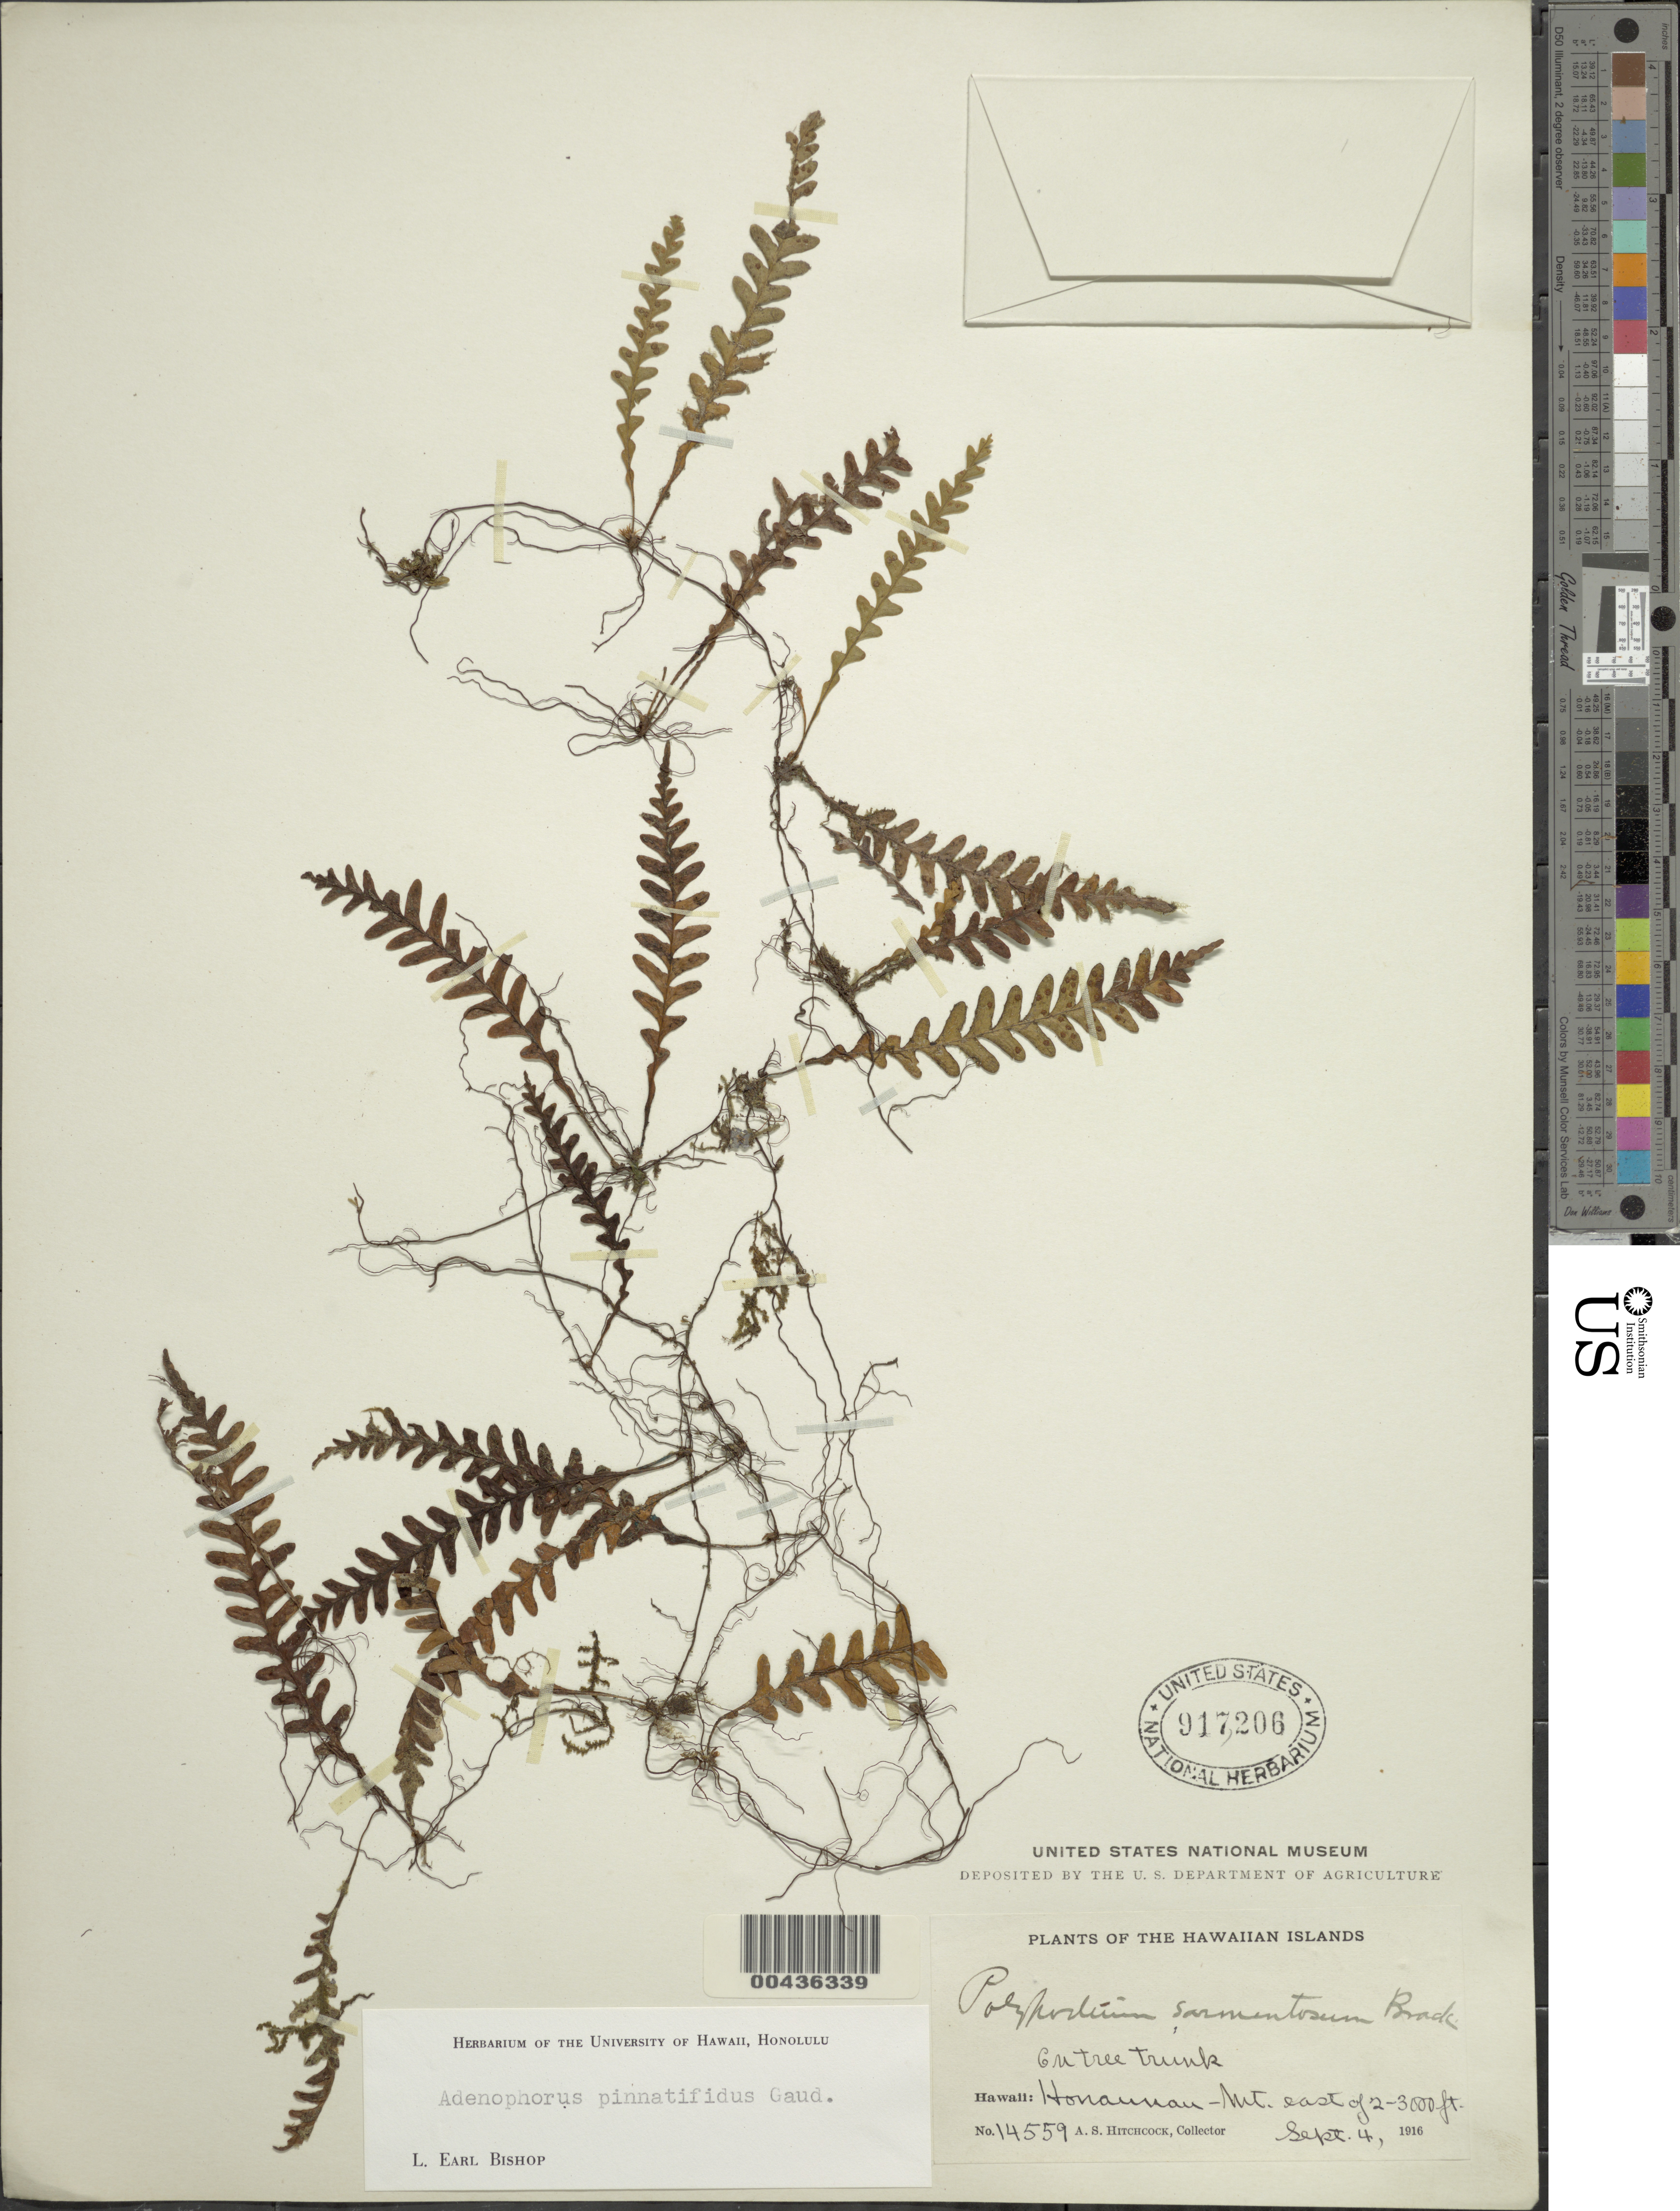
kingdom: Plantae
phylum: Tracheophyta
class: Polypodiopsida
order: Polypodiales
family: Polypodiaceae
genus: Adenophorus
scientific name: Adenophorus pinnatifidus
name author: Gaudich.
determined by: Bishop, L. E.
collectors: A. S. Hitchcock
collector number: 14559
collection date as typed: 4 Sep 1916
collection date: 1916-09-04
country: United States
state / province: Hawaii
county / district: Hawaii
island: Hawaii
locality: Honaunau-Mt. E of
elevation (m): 610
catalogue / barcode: US 917206